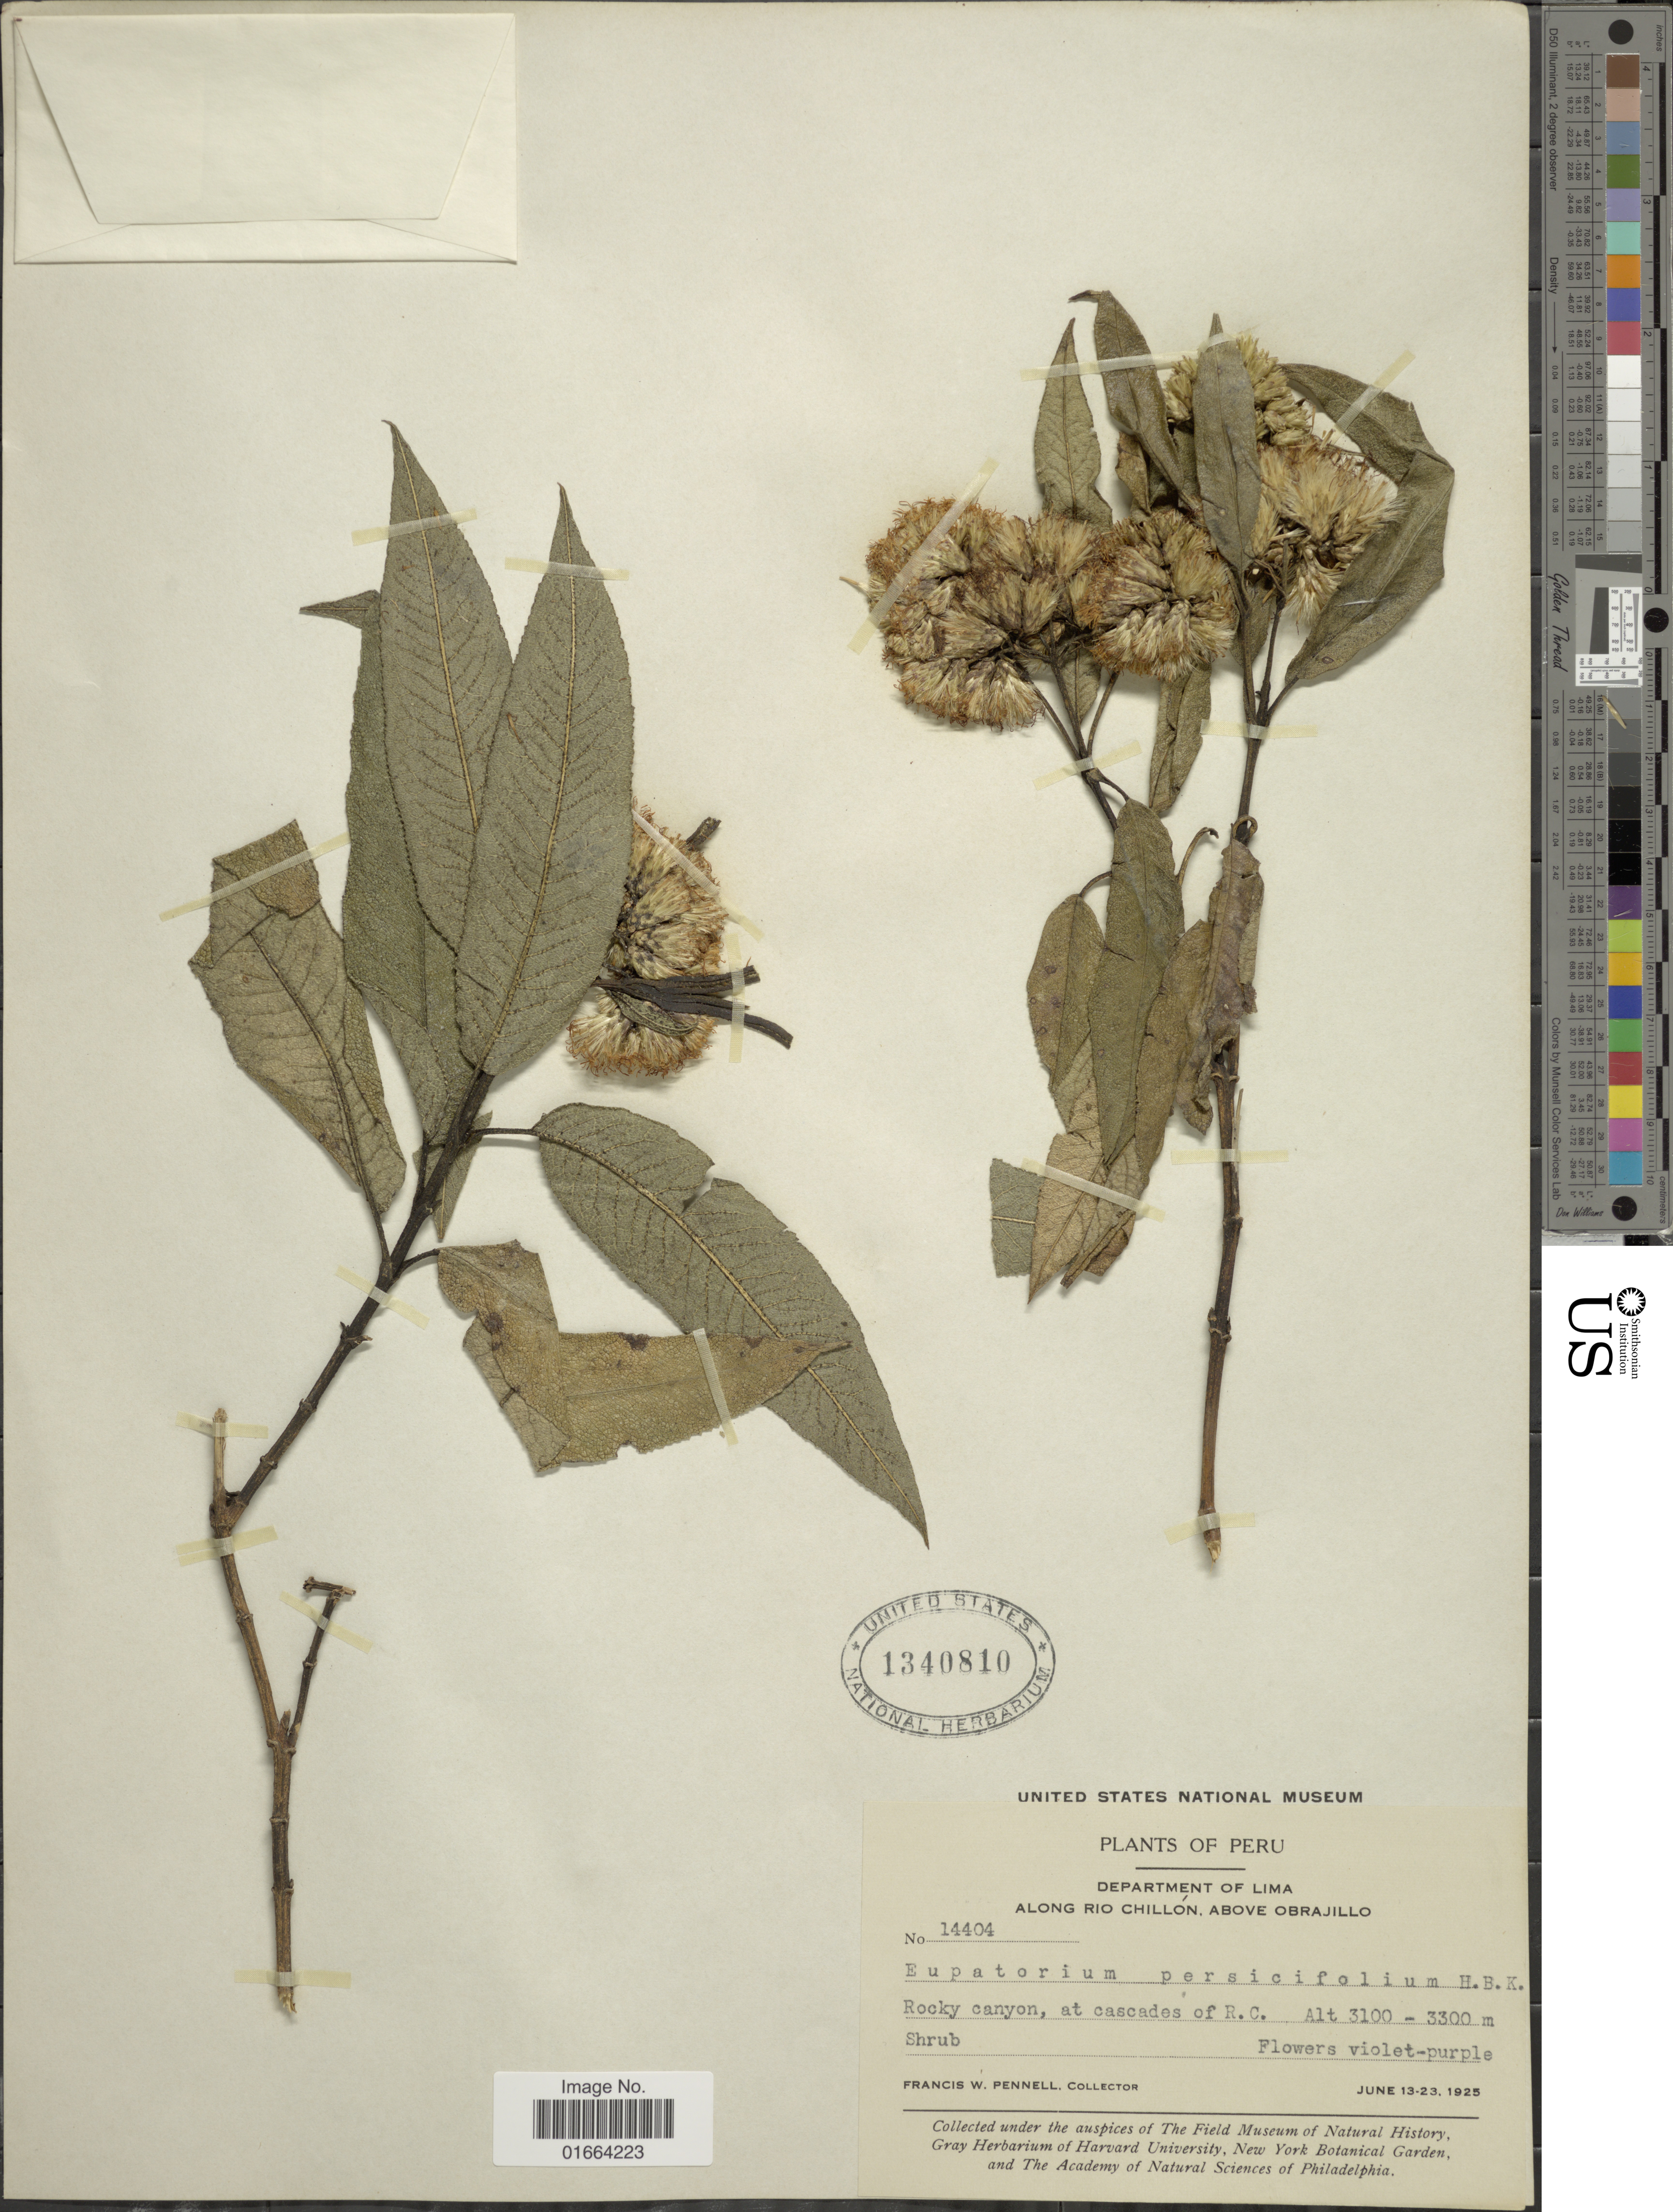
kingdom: Plantae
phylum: Tracheophyta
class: Magnoliopsida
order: Asterales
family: Asteraceae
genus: Aristeguietia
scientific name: Aristeguietia discolor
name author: (DC.) R.M. King & H. Rob.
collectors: F. W. Pennell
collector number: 14404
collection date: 1925-06-12/1925-06-23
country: Peru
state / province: Lima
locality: Along Rio Chillón, above Obrajillo. Rocky canyon, at cascades of R. C.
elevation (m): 3100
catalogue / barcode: US 1340810